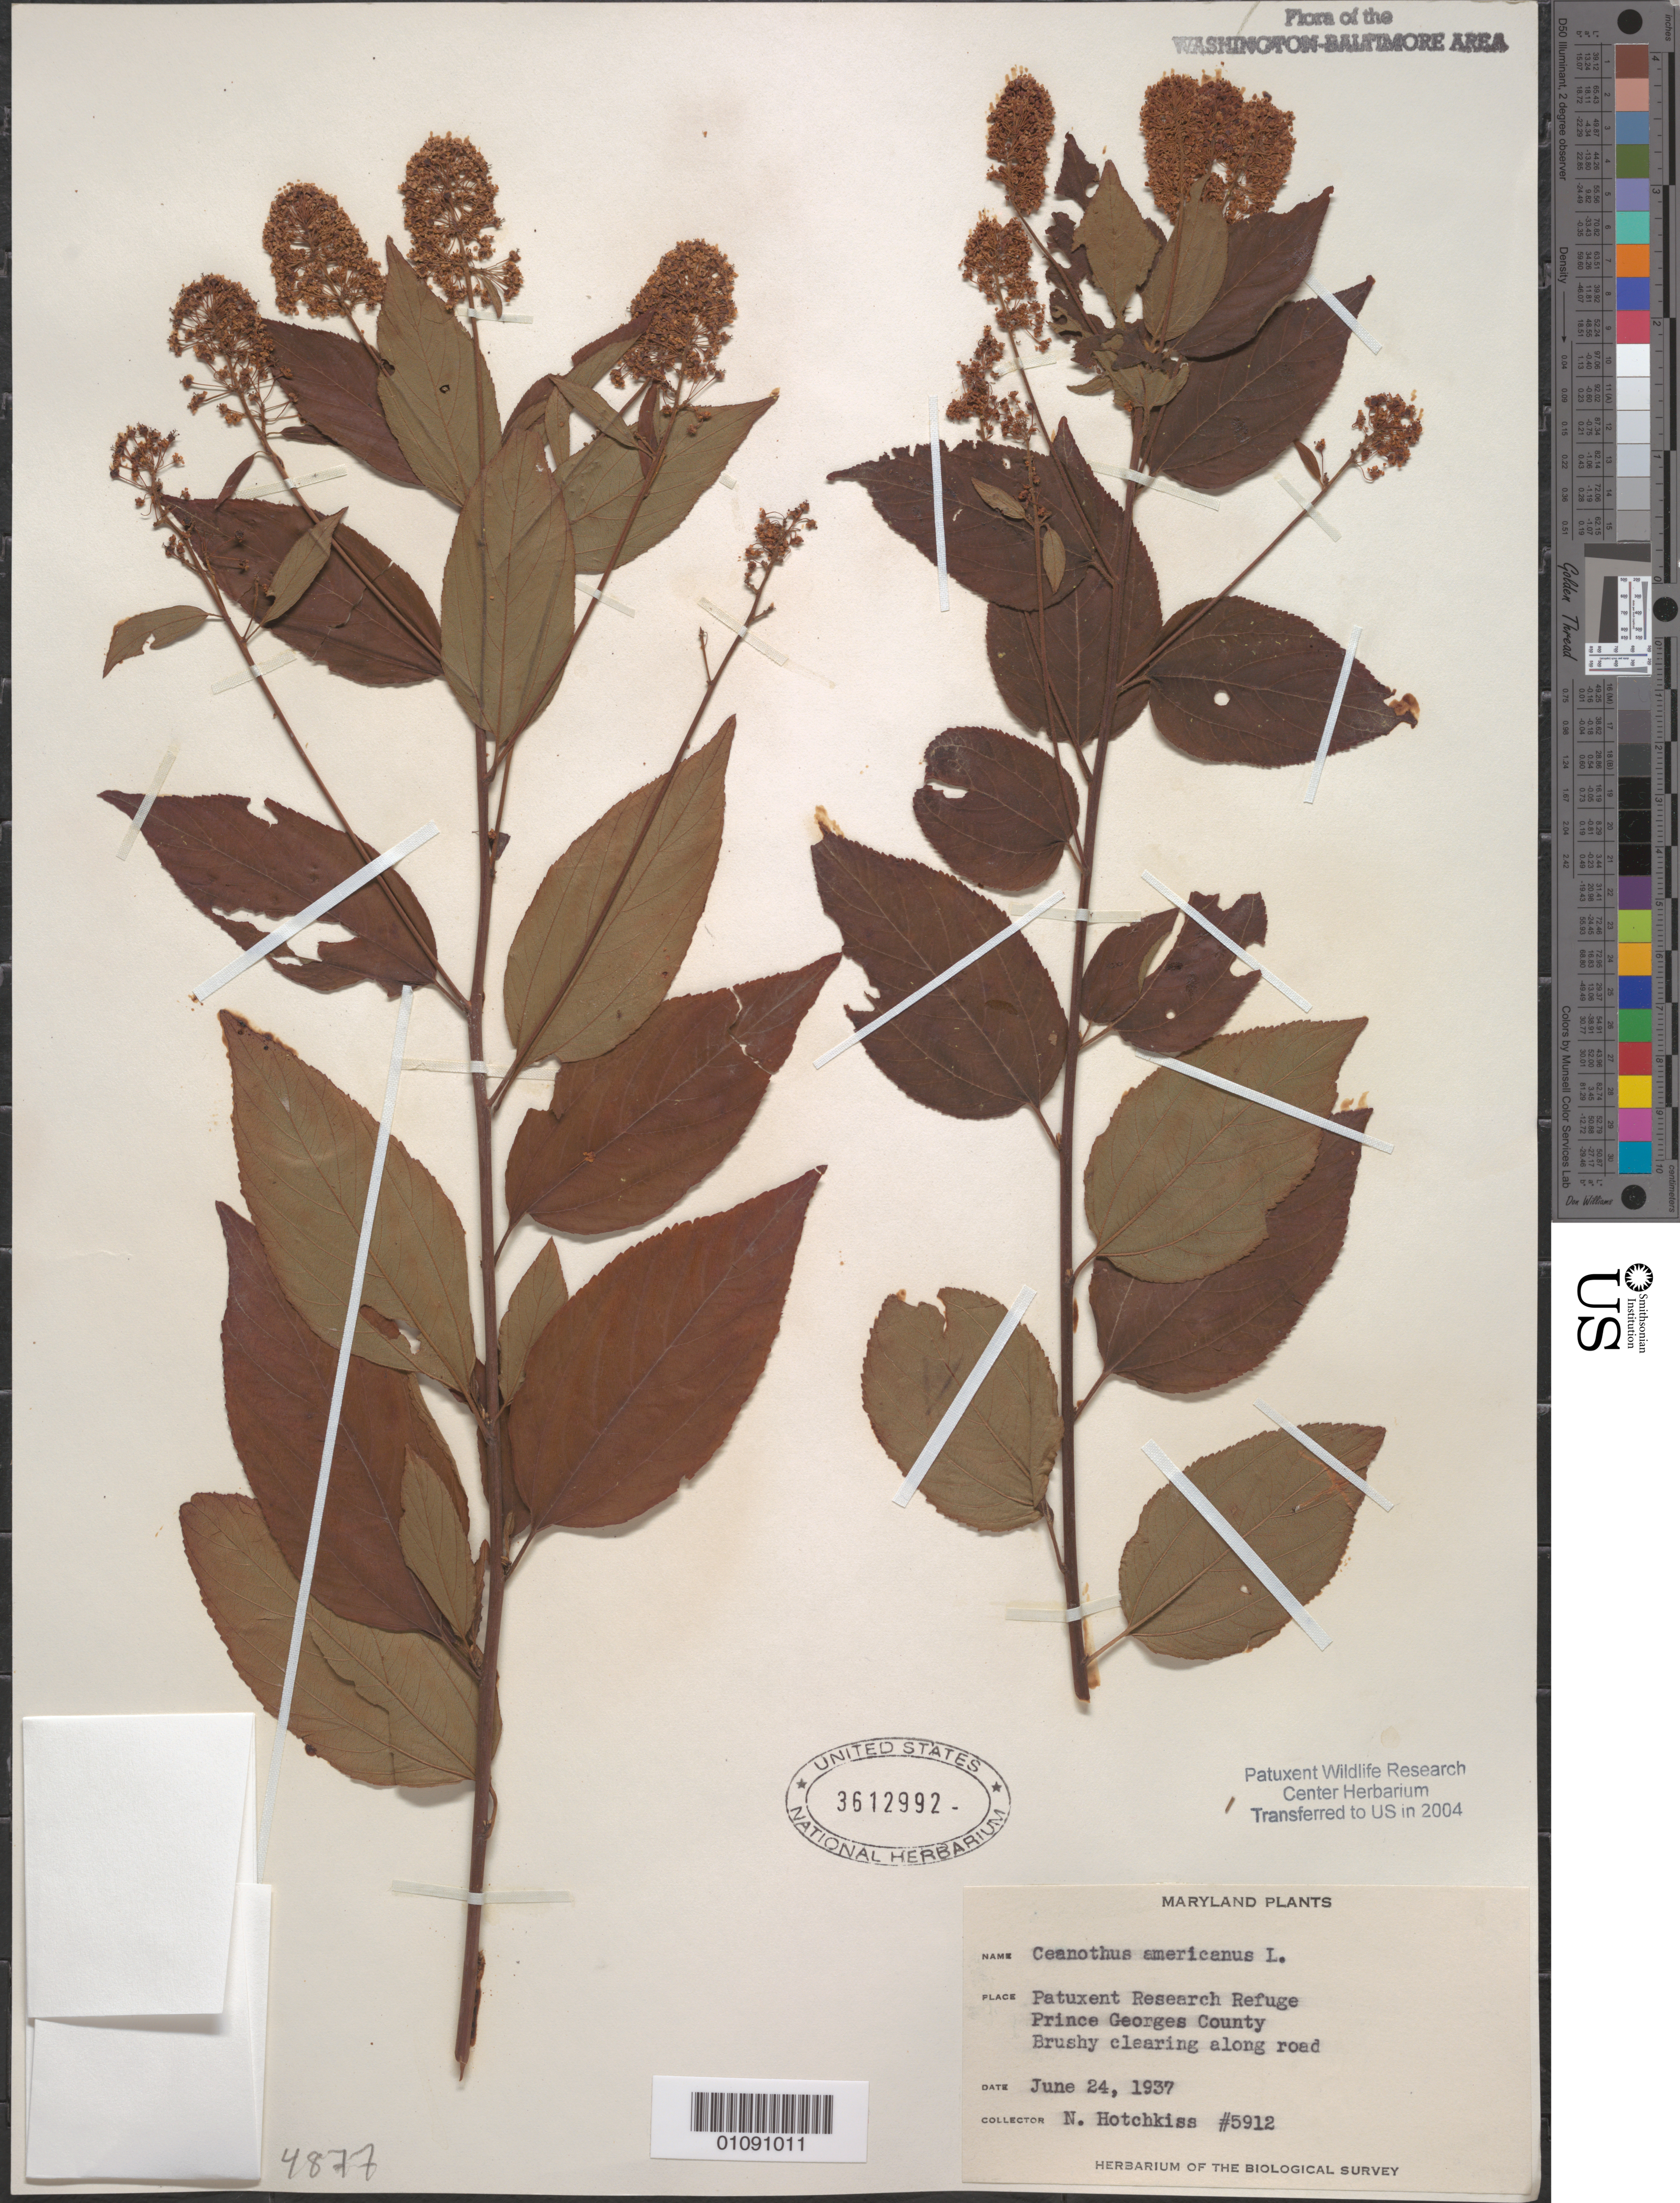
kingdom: Plantae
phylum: Tracheophyta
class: Magnoliopsida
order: Rosales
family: Rhamnaceae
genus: Ceanothus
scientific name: Ceanothus americanus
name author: L.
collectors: N. Hotchkiss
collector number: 5912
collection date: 1937-06-24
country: United States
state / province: Maryland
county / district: Prince George's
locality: Patuxent Wildlife Refuge.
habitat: Brushy clearing along road.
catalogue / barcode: US 3612992